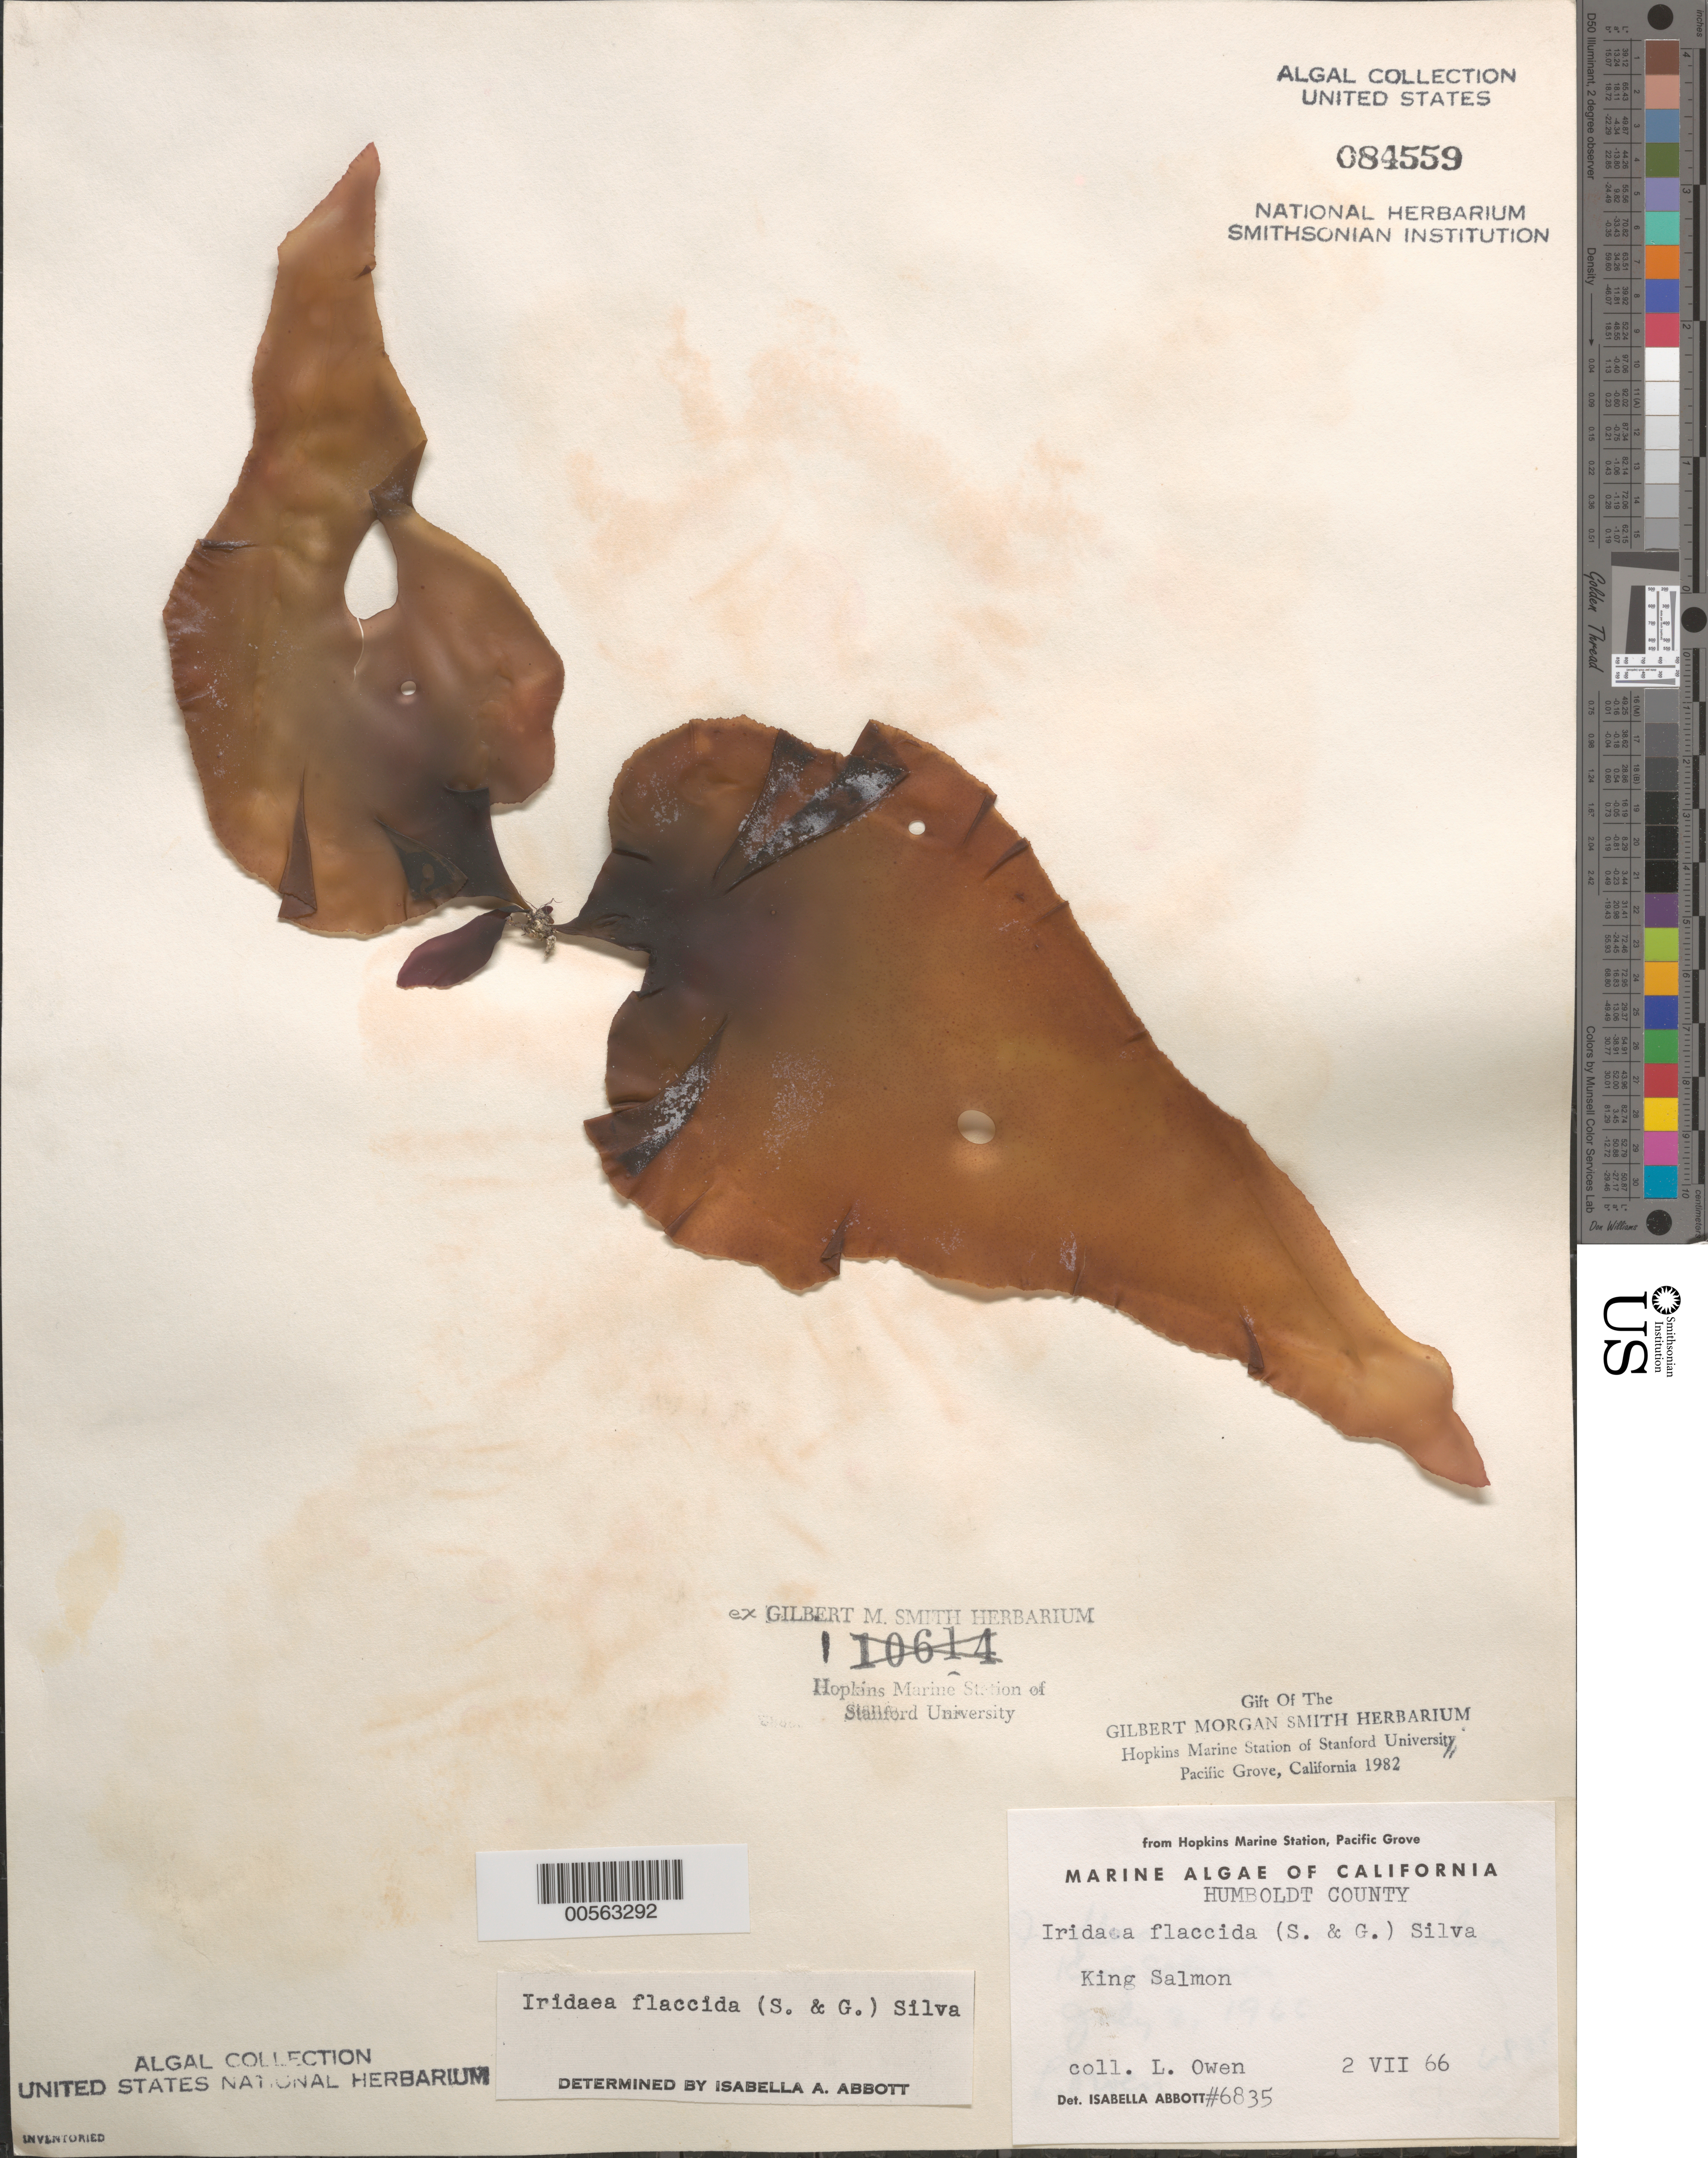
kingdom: Plantae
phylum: Rhodophyta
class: Florideophyceae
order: Gigartinales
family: Gigartinaceae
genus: Mazzaella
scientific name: Mazzaella flaccida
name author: (Setchell & N.L. Gardner) Fredericq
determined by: Algae name updating Project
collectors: L. Owen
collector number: IAA 6835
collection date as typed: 02 Jul 1966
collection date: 1966-07-02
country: United States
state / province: California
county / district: Humboldt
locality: King Salmon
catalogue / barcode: US 84559